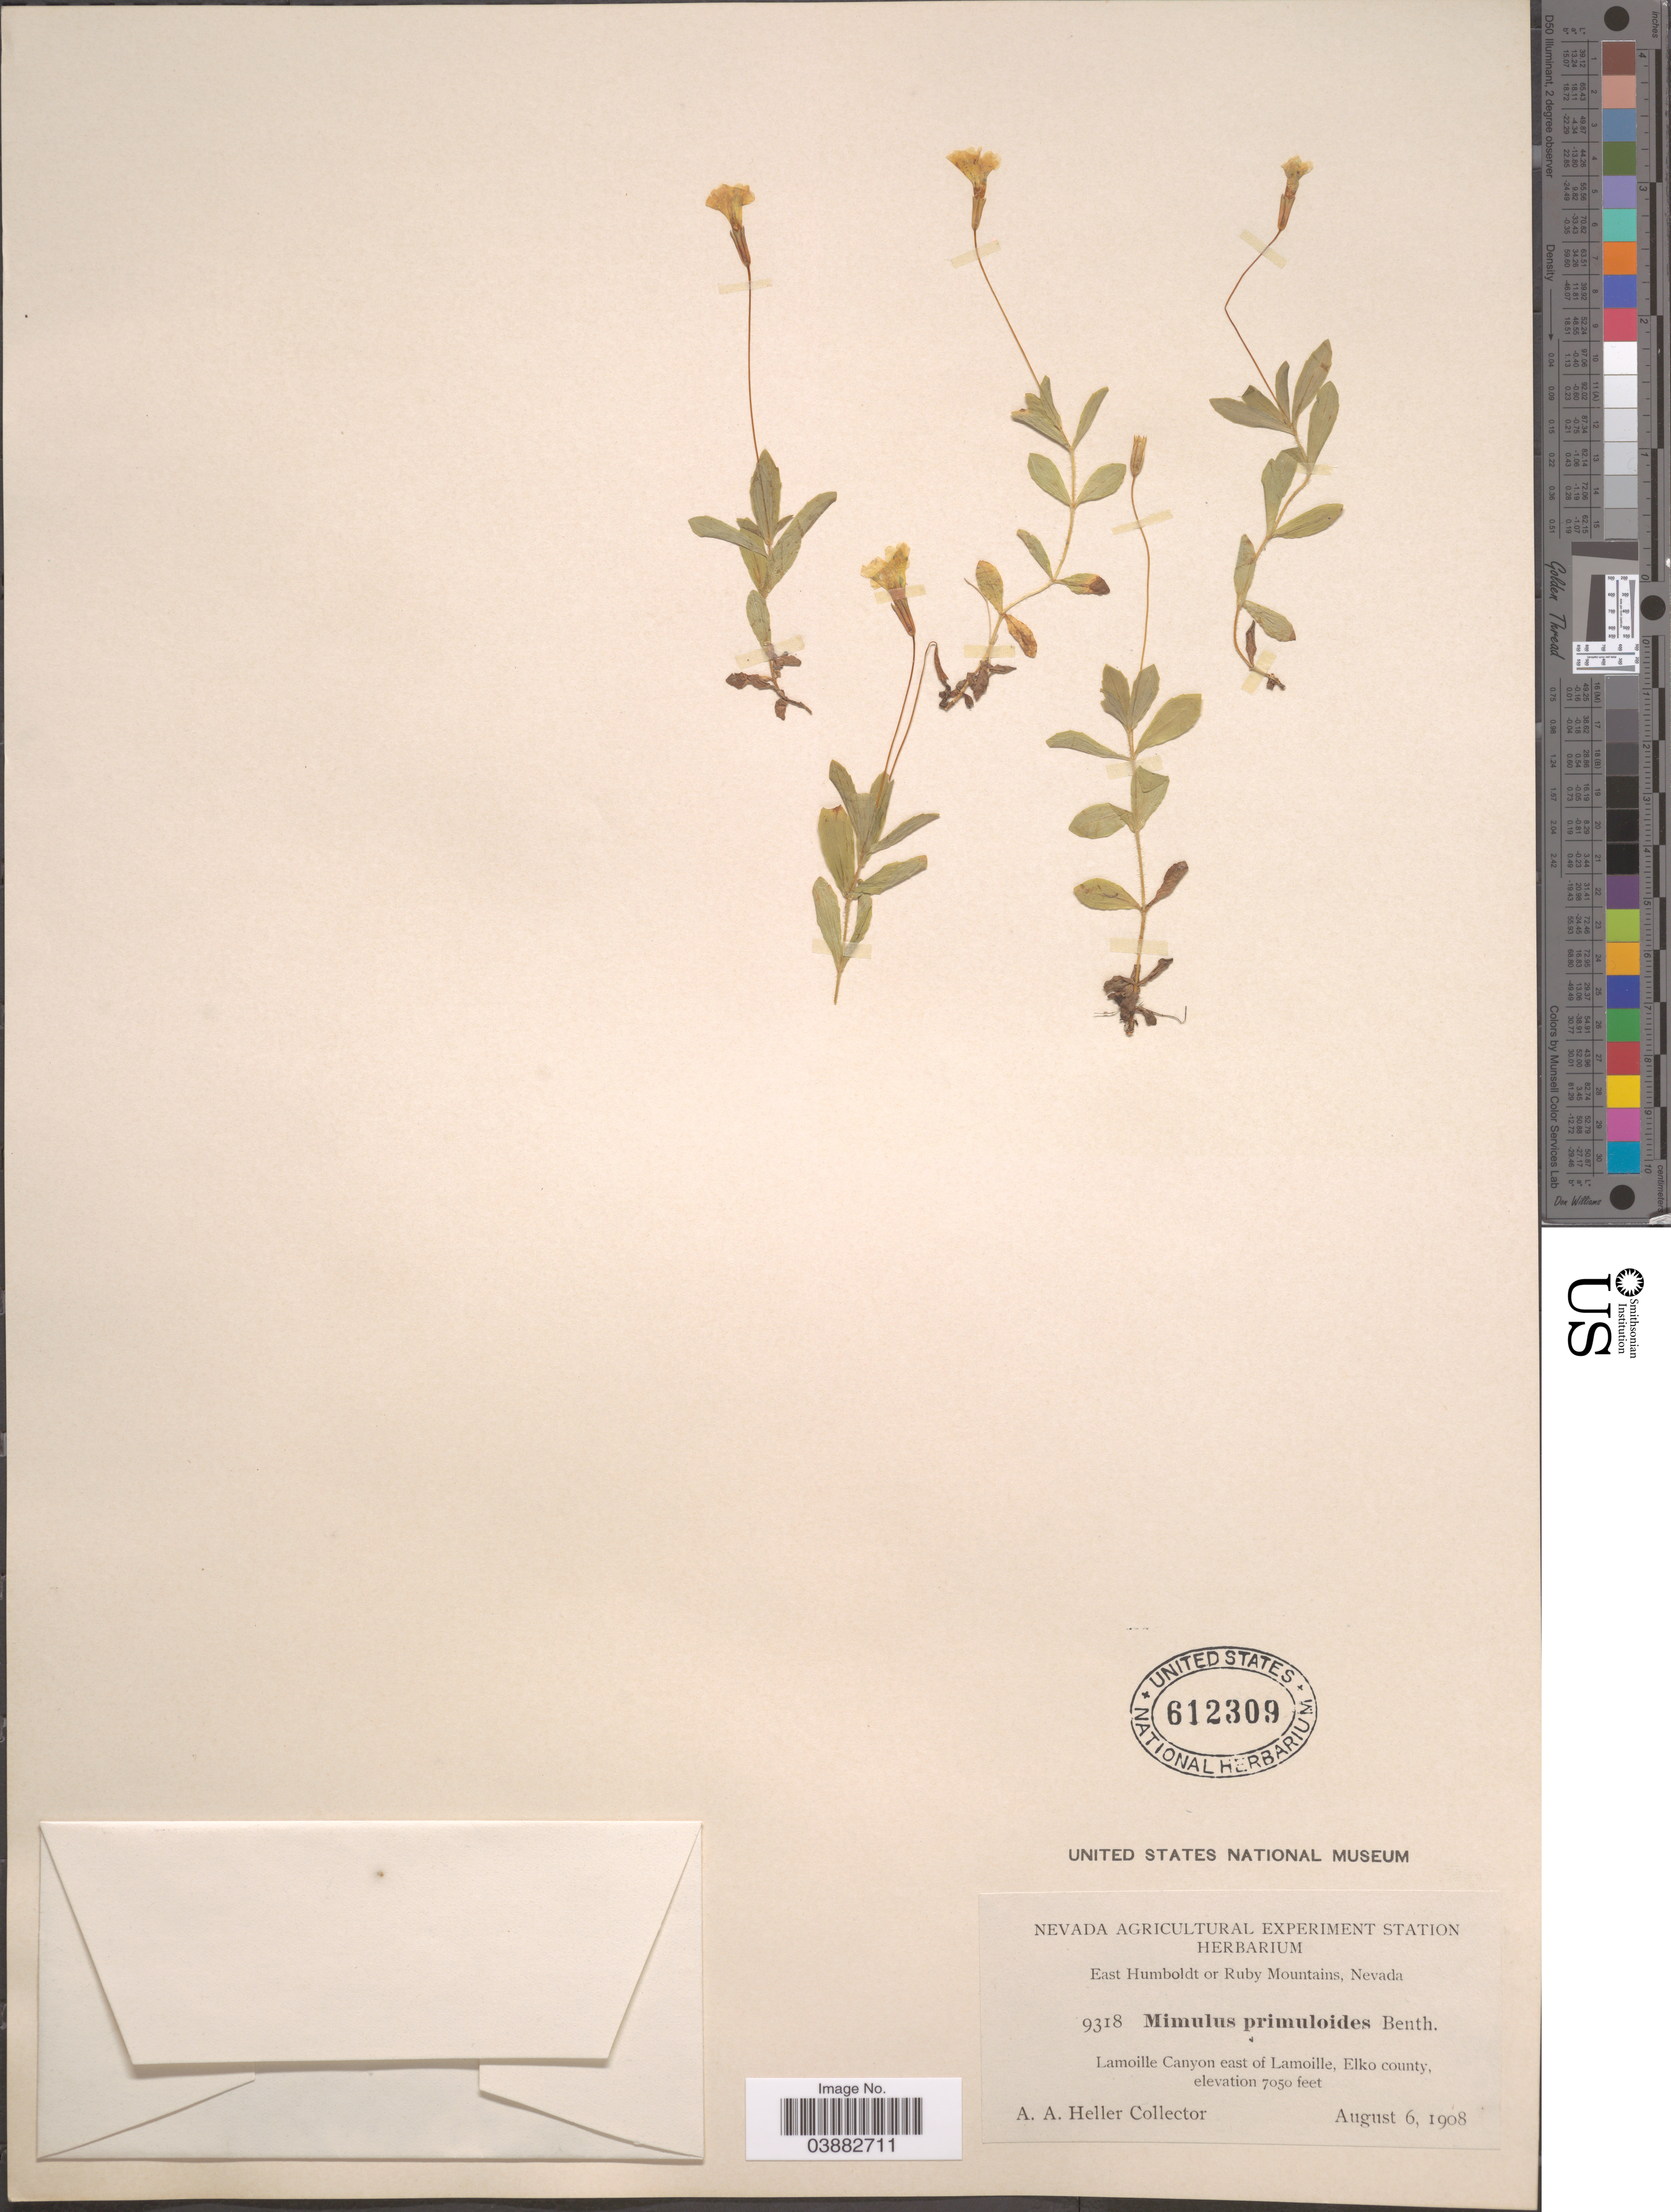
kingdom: Plantae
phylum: Tracheophyta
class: Magnoliopsida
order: Lamiales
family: Phrymaceae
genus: Mimulus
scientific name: Mimulus primuloides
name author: Benth.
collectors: A. A. Heller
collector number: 9318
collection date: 1908-08-06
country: United States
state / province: Nevada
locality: East Humboldt or Ruby Mountains. Lamoille Canyon east of Lamoille, Elko County.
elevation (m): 2149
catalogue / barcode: US 612309